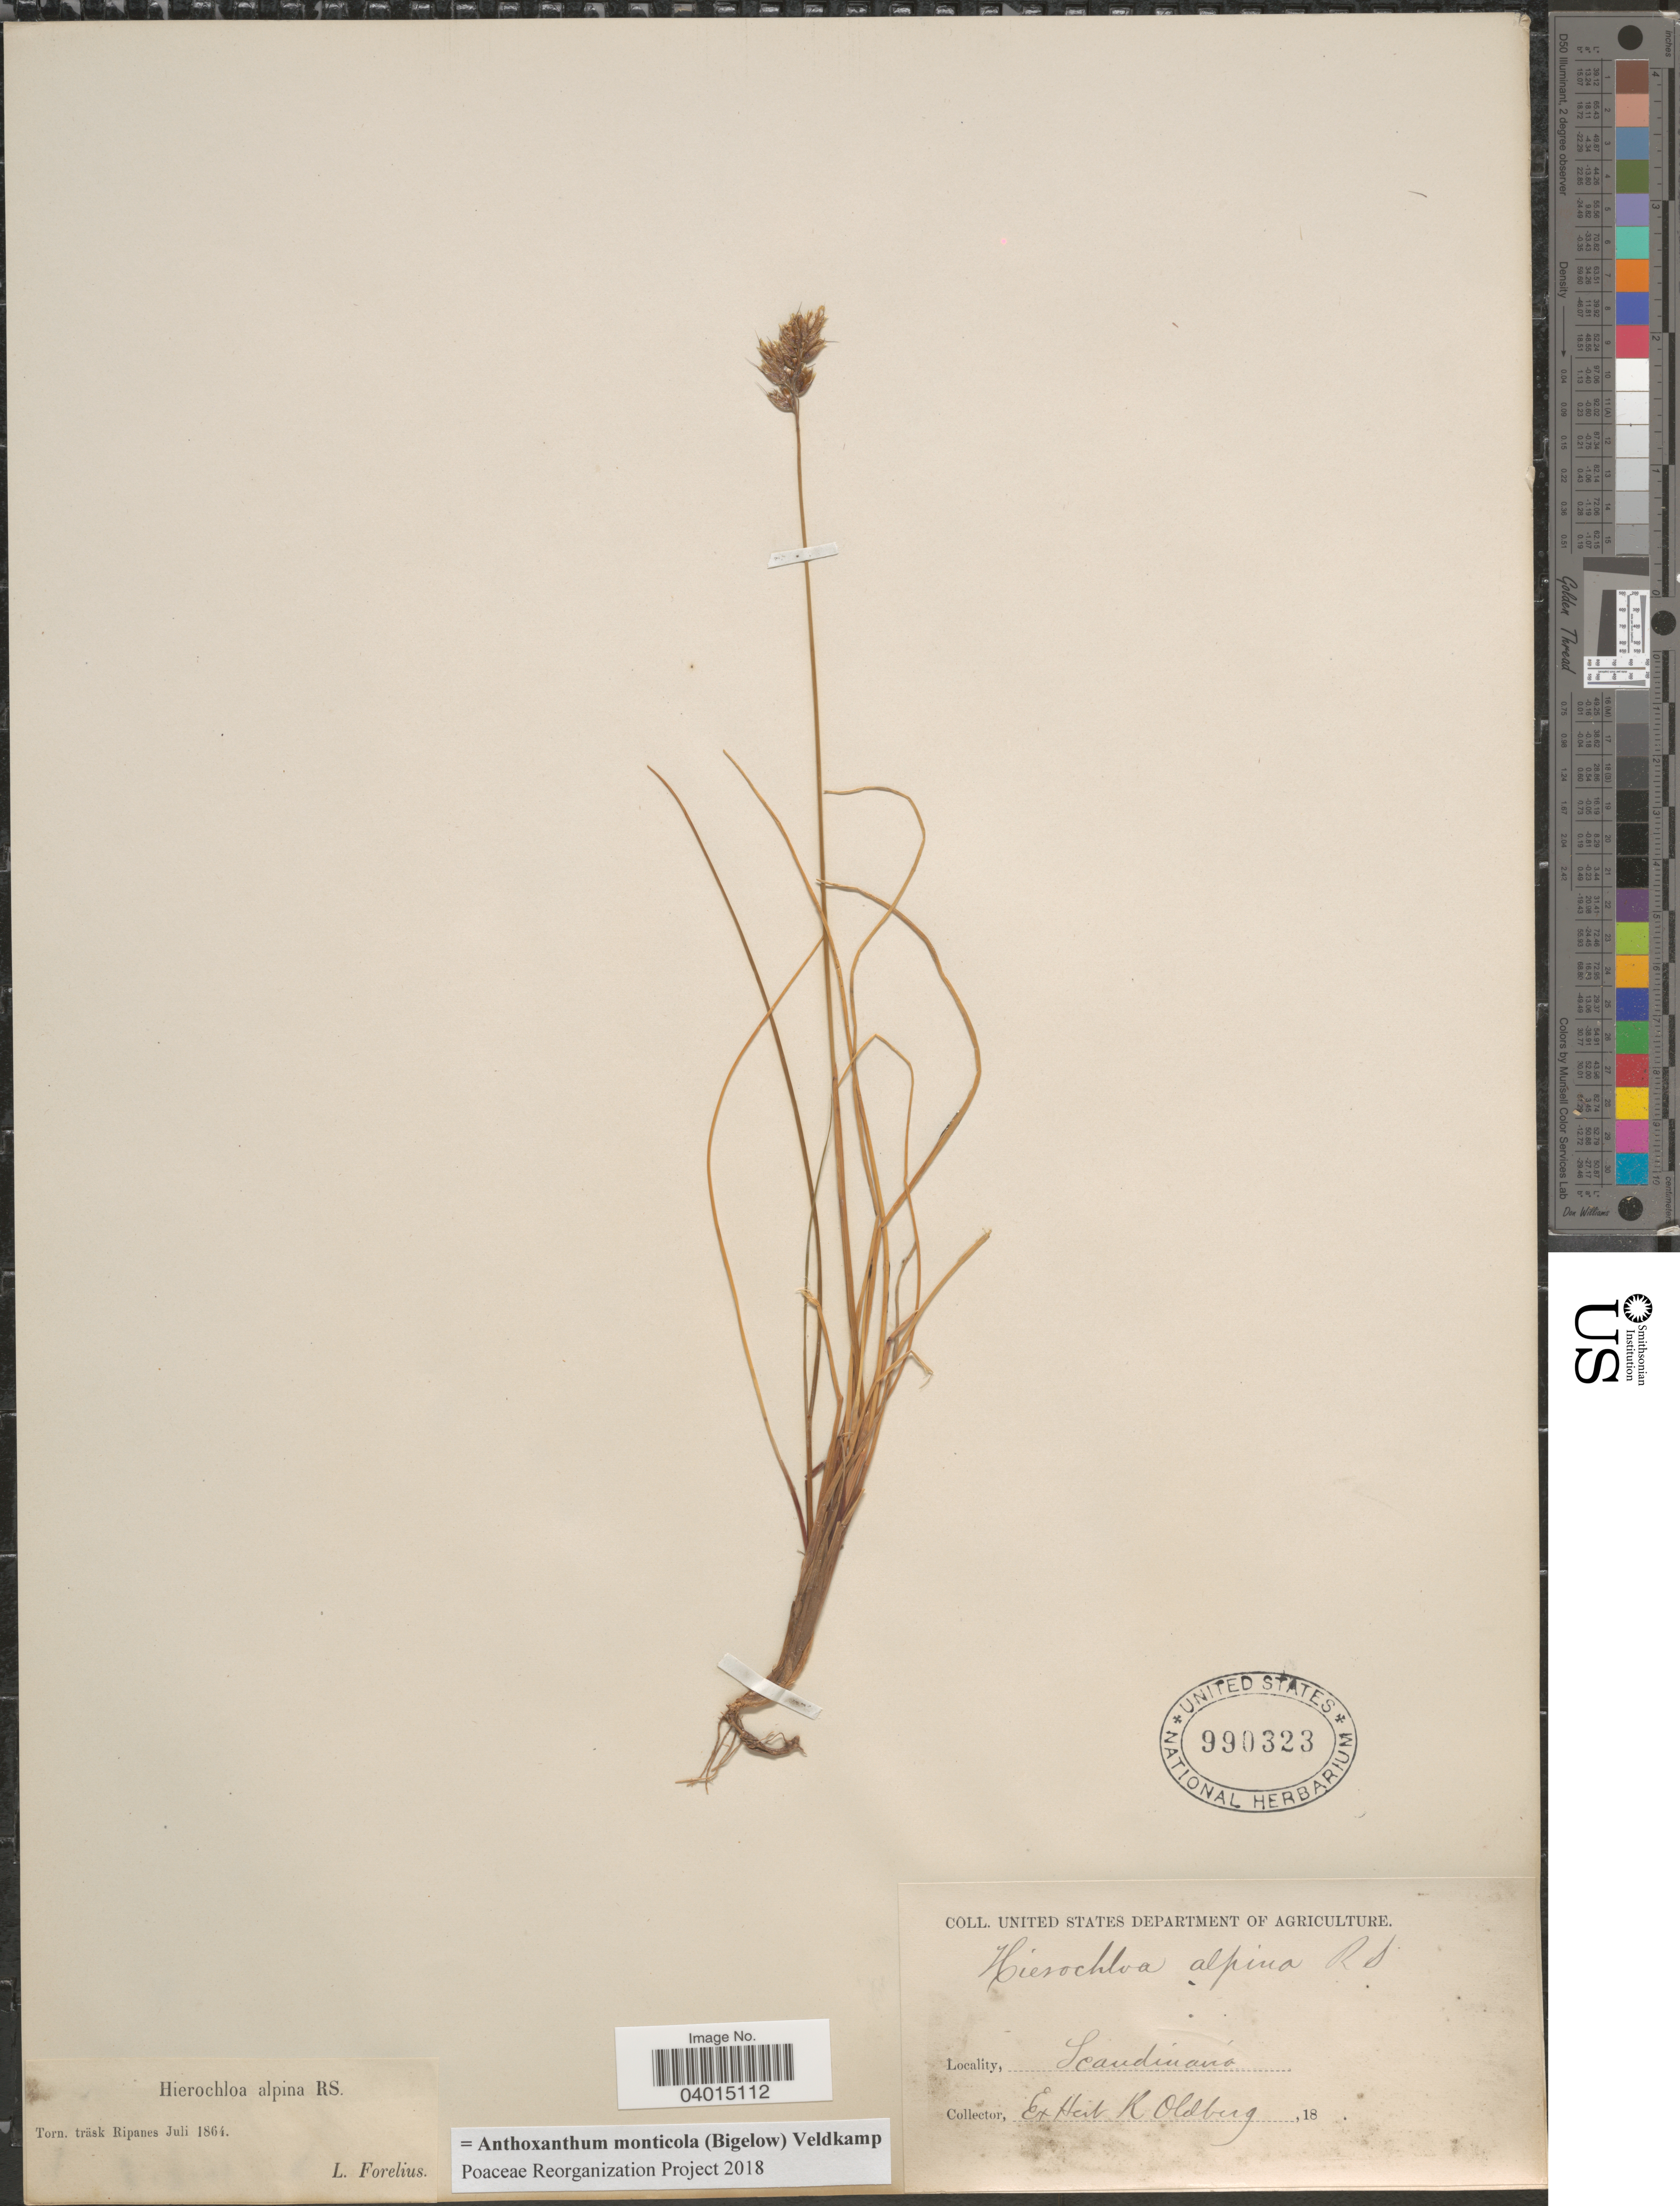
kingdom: Plantae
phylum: Tracheophyta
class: Liliopsida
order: Poales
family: Poaceae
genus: Anthoxanthum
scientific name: Anthoxanthum monticola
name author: (Bigelow) Veldkamp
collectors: L. Forelius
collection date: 1864-07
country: Finland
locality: Torn. träsk Ripanes. Scandinavia.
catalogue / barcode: US 990323